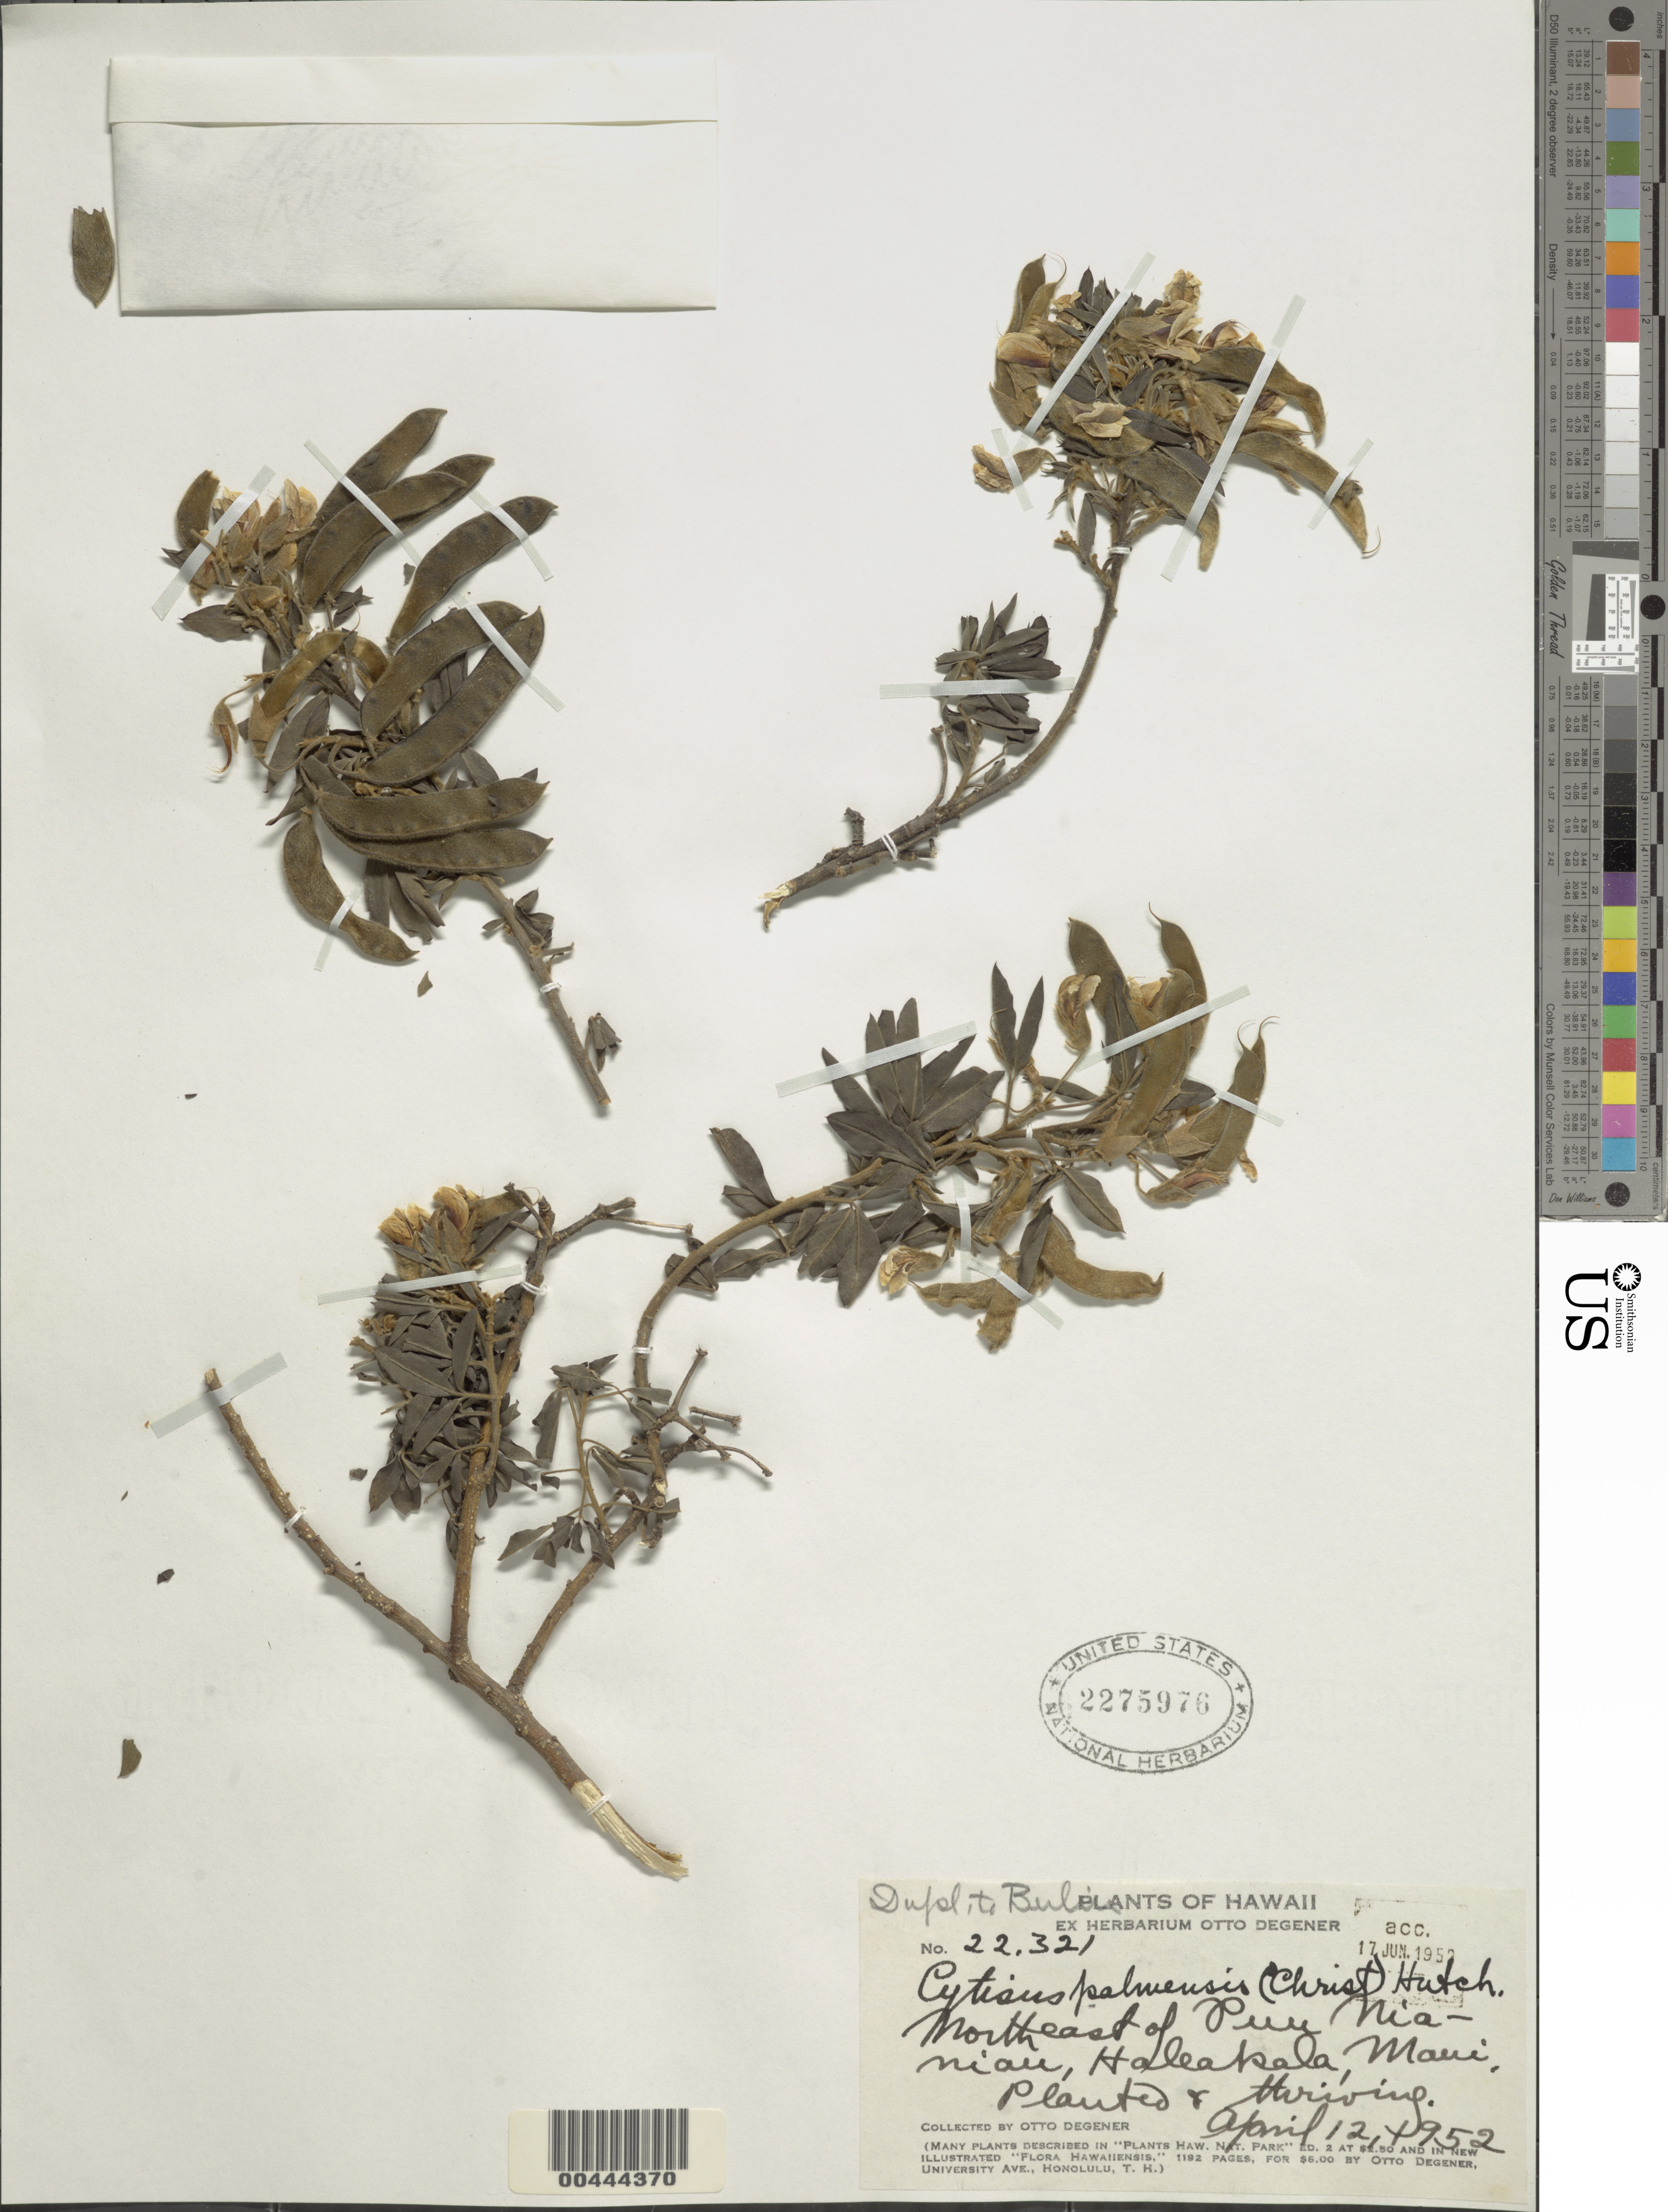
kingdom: Plantae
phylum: Tracheophyta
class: Magnoliopsida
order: Fabales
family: Fabaceae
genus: Cytisus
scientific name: Cytisus palmensis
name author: (Christ) Hutch.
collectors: O. Degener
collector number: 22321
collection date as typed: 12 Apr 1952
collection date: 1952-04-12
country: United States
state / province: Hawaii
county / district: Maui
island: Maui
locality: Northeast of Puu Nianiau, Haleakala, (planted)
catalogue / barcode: US 2275976